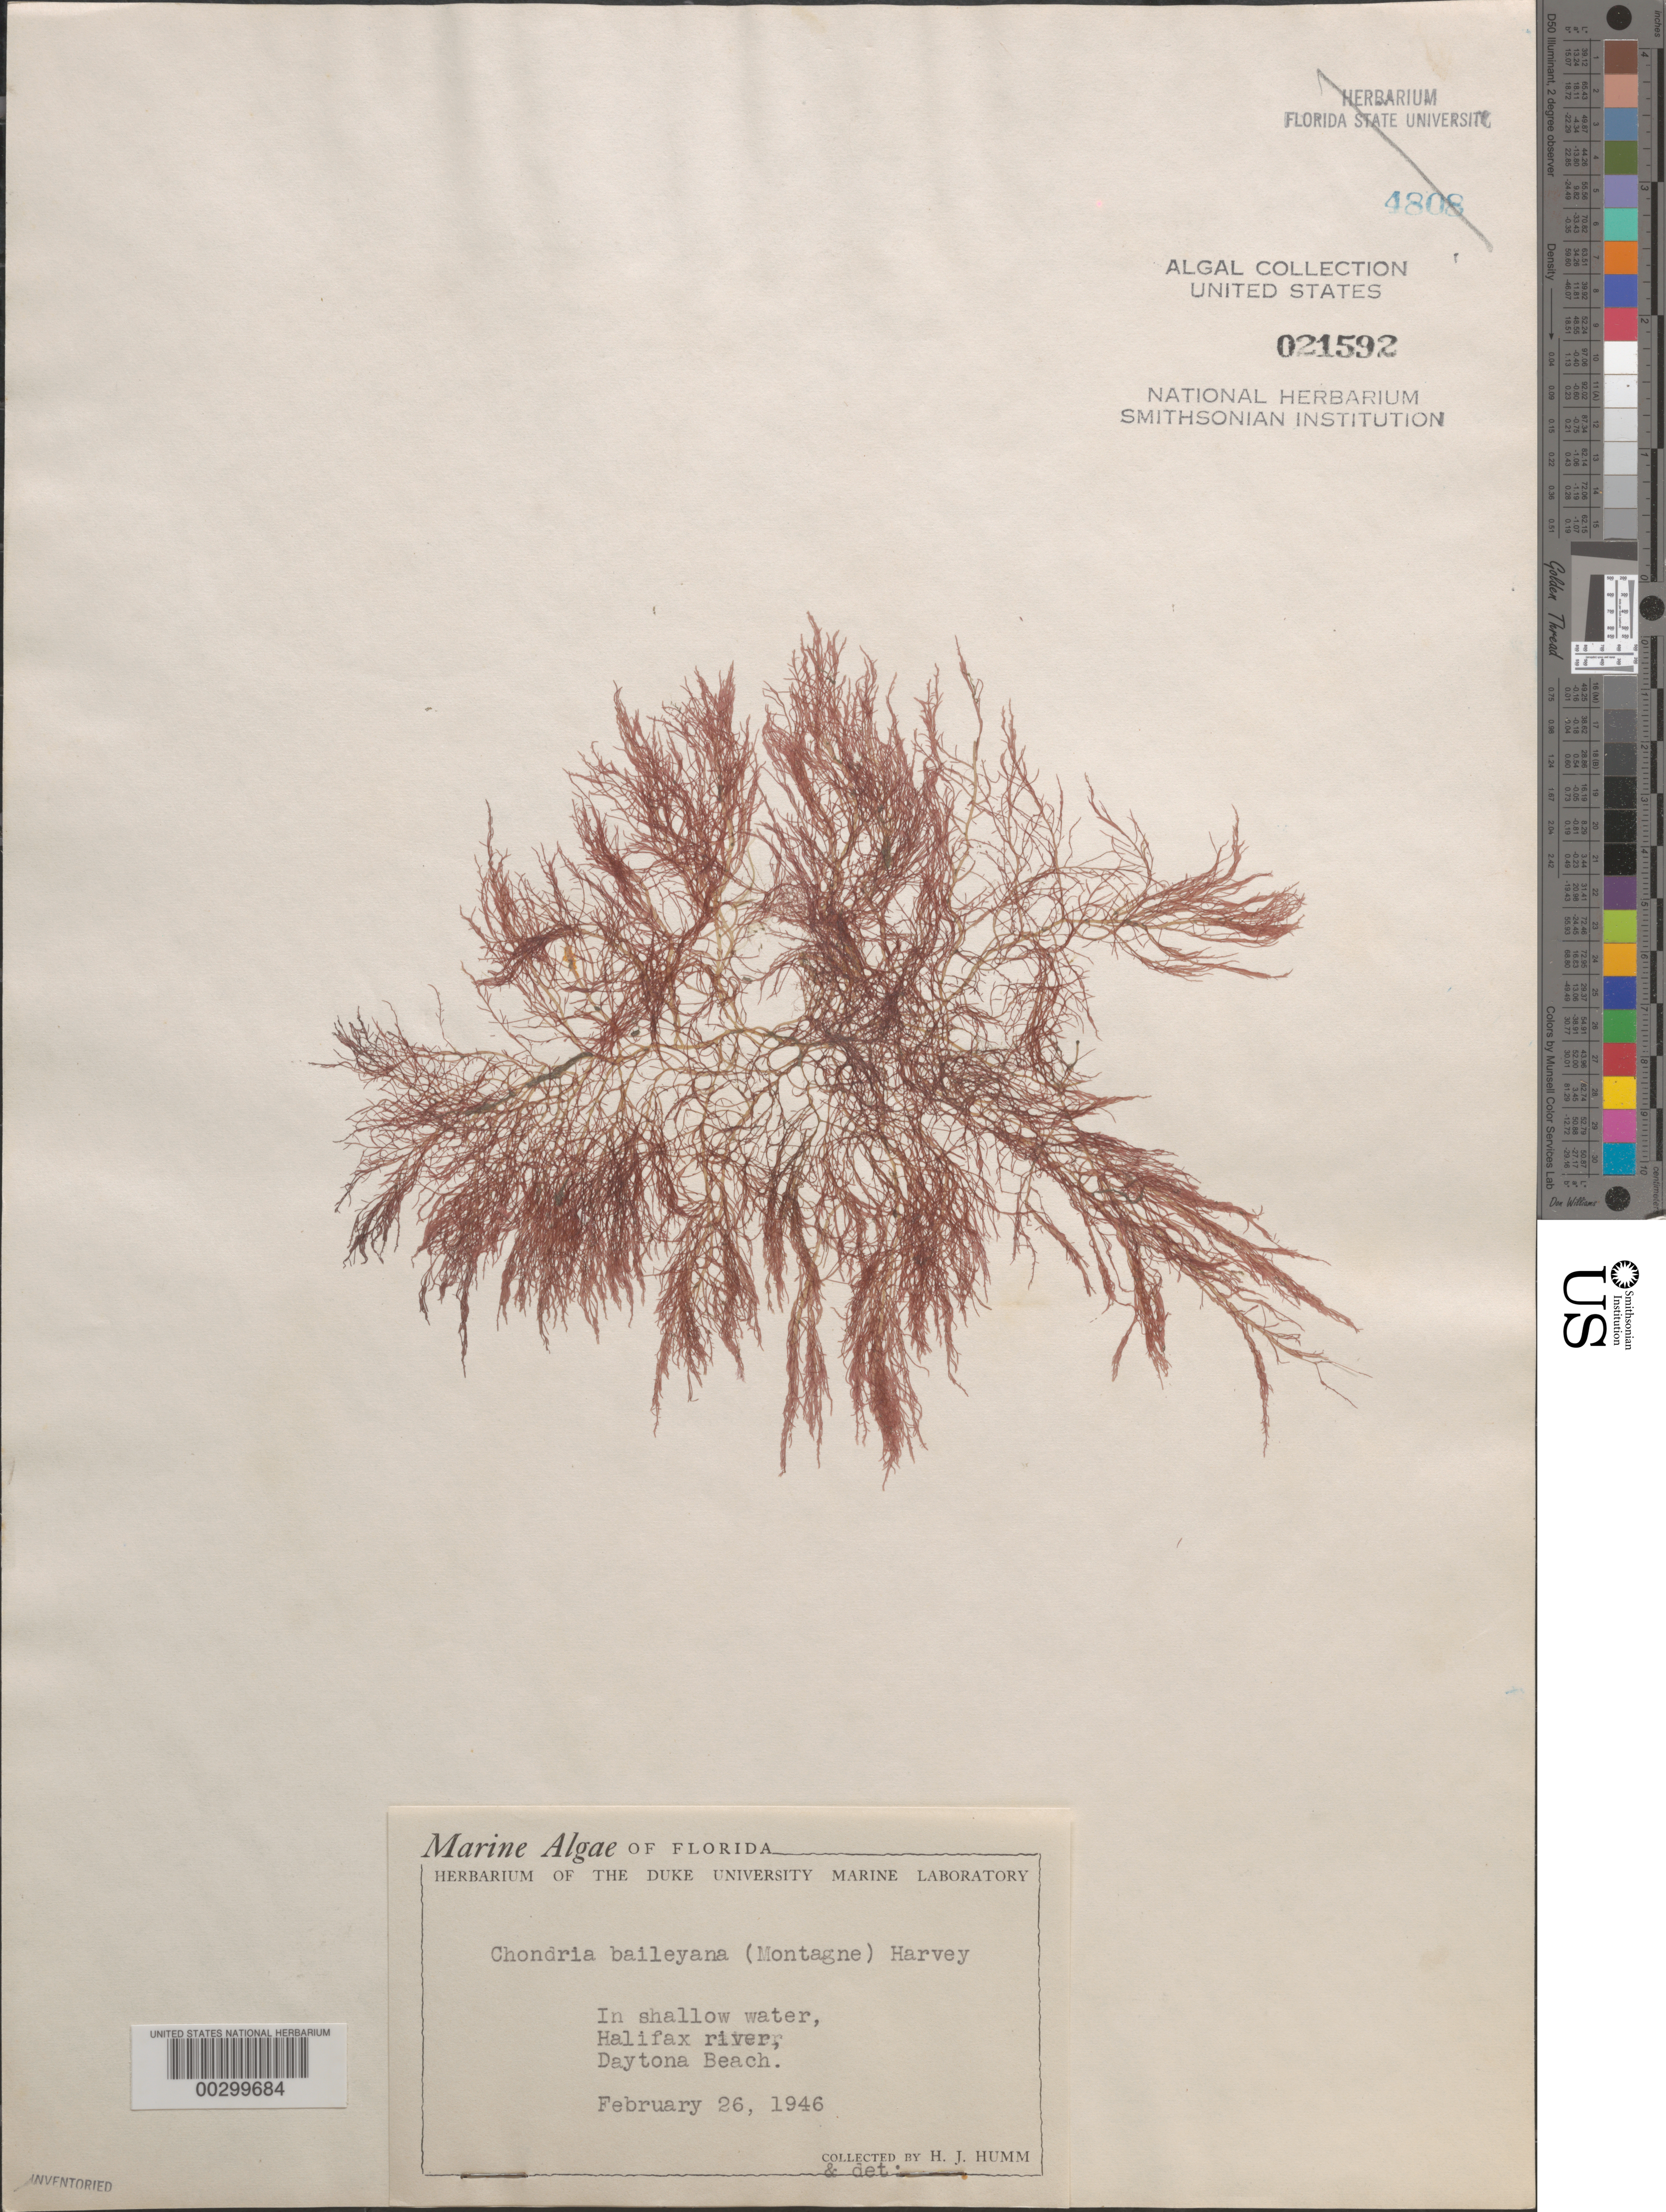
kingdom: Plantae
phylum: Rhodophyta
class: Florideophyceae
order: Ceramiales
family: Rhodomelaceae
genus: Chondria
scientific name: Chondria baileyana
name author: (Mont.) Harv.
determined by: Humm, Harold J.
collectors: H. J. Humm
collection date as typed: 26 Feb 1946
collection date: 1946-02-26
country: United States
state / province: Florida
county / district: Volusia County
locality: Halifax River, Daytona Beach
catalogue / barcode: US 21592